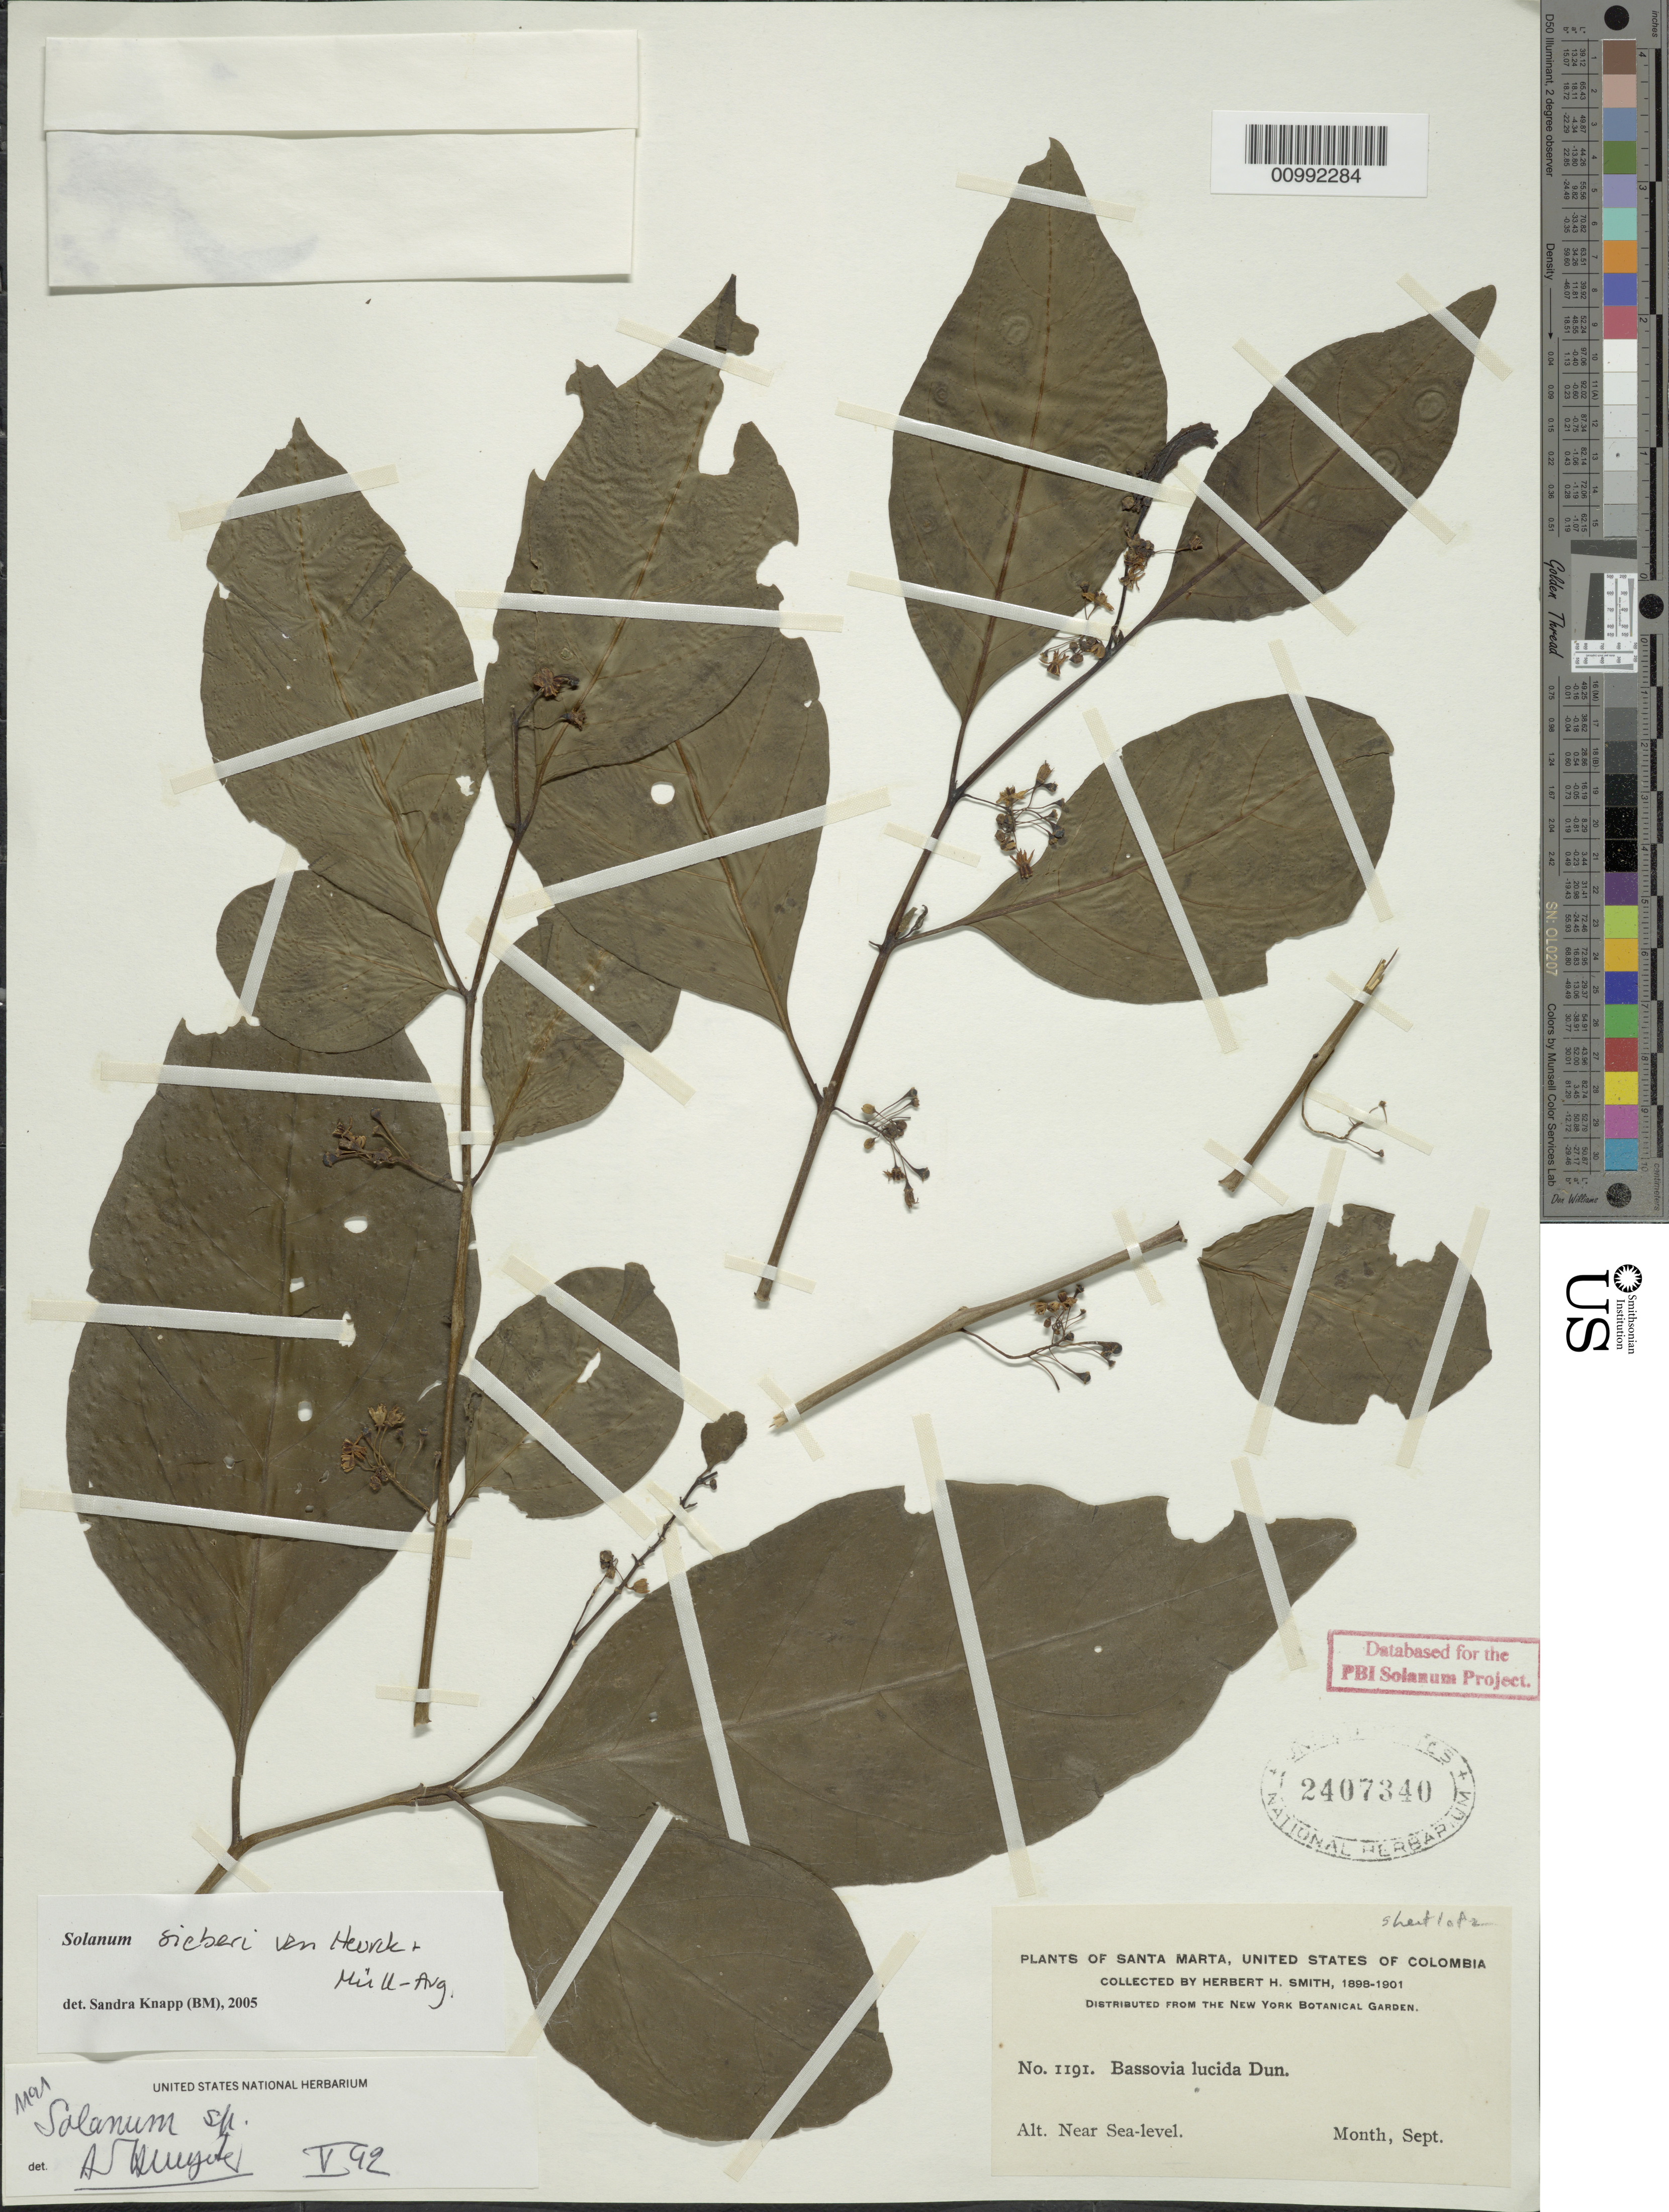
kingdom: Plantae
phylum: Tracheophyta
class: Magnoliopsida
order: Solanales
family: Solanaceae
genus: Solanum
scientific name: Solanum sieberi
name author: Van Heurck & Müll. Arg.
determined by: Knapp, S. D.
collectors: H. H. Smith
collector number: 1191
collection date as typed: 1898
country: Colombia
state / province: La Guajira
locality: near sea level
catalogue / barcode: US 2407340